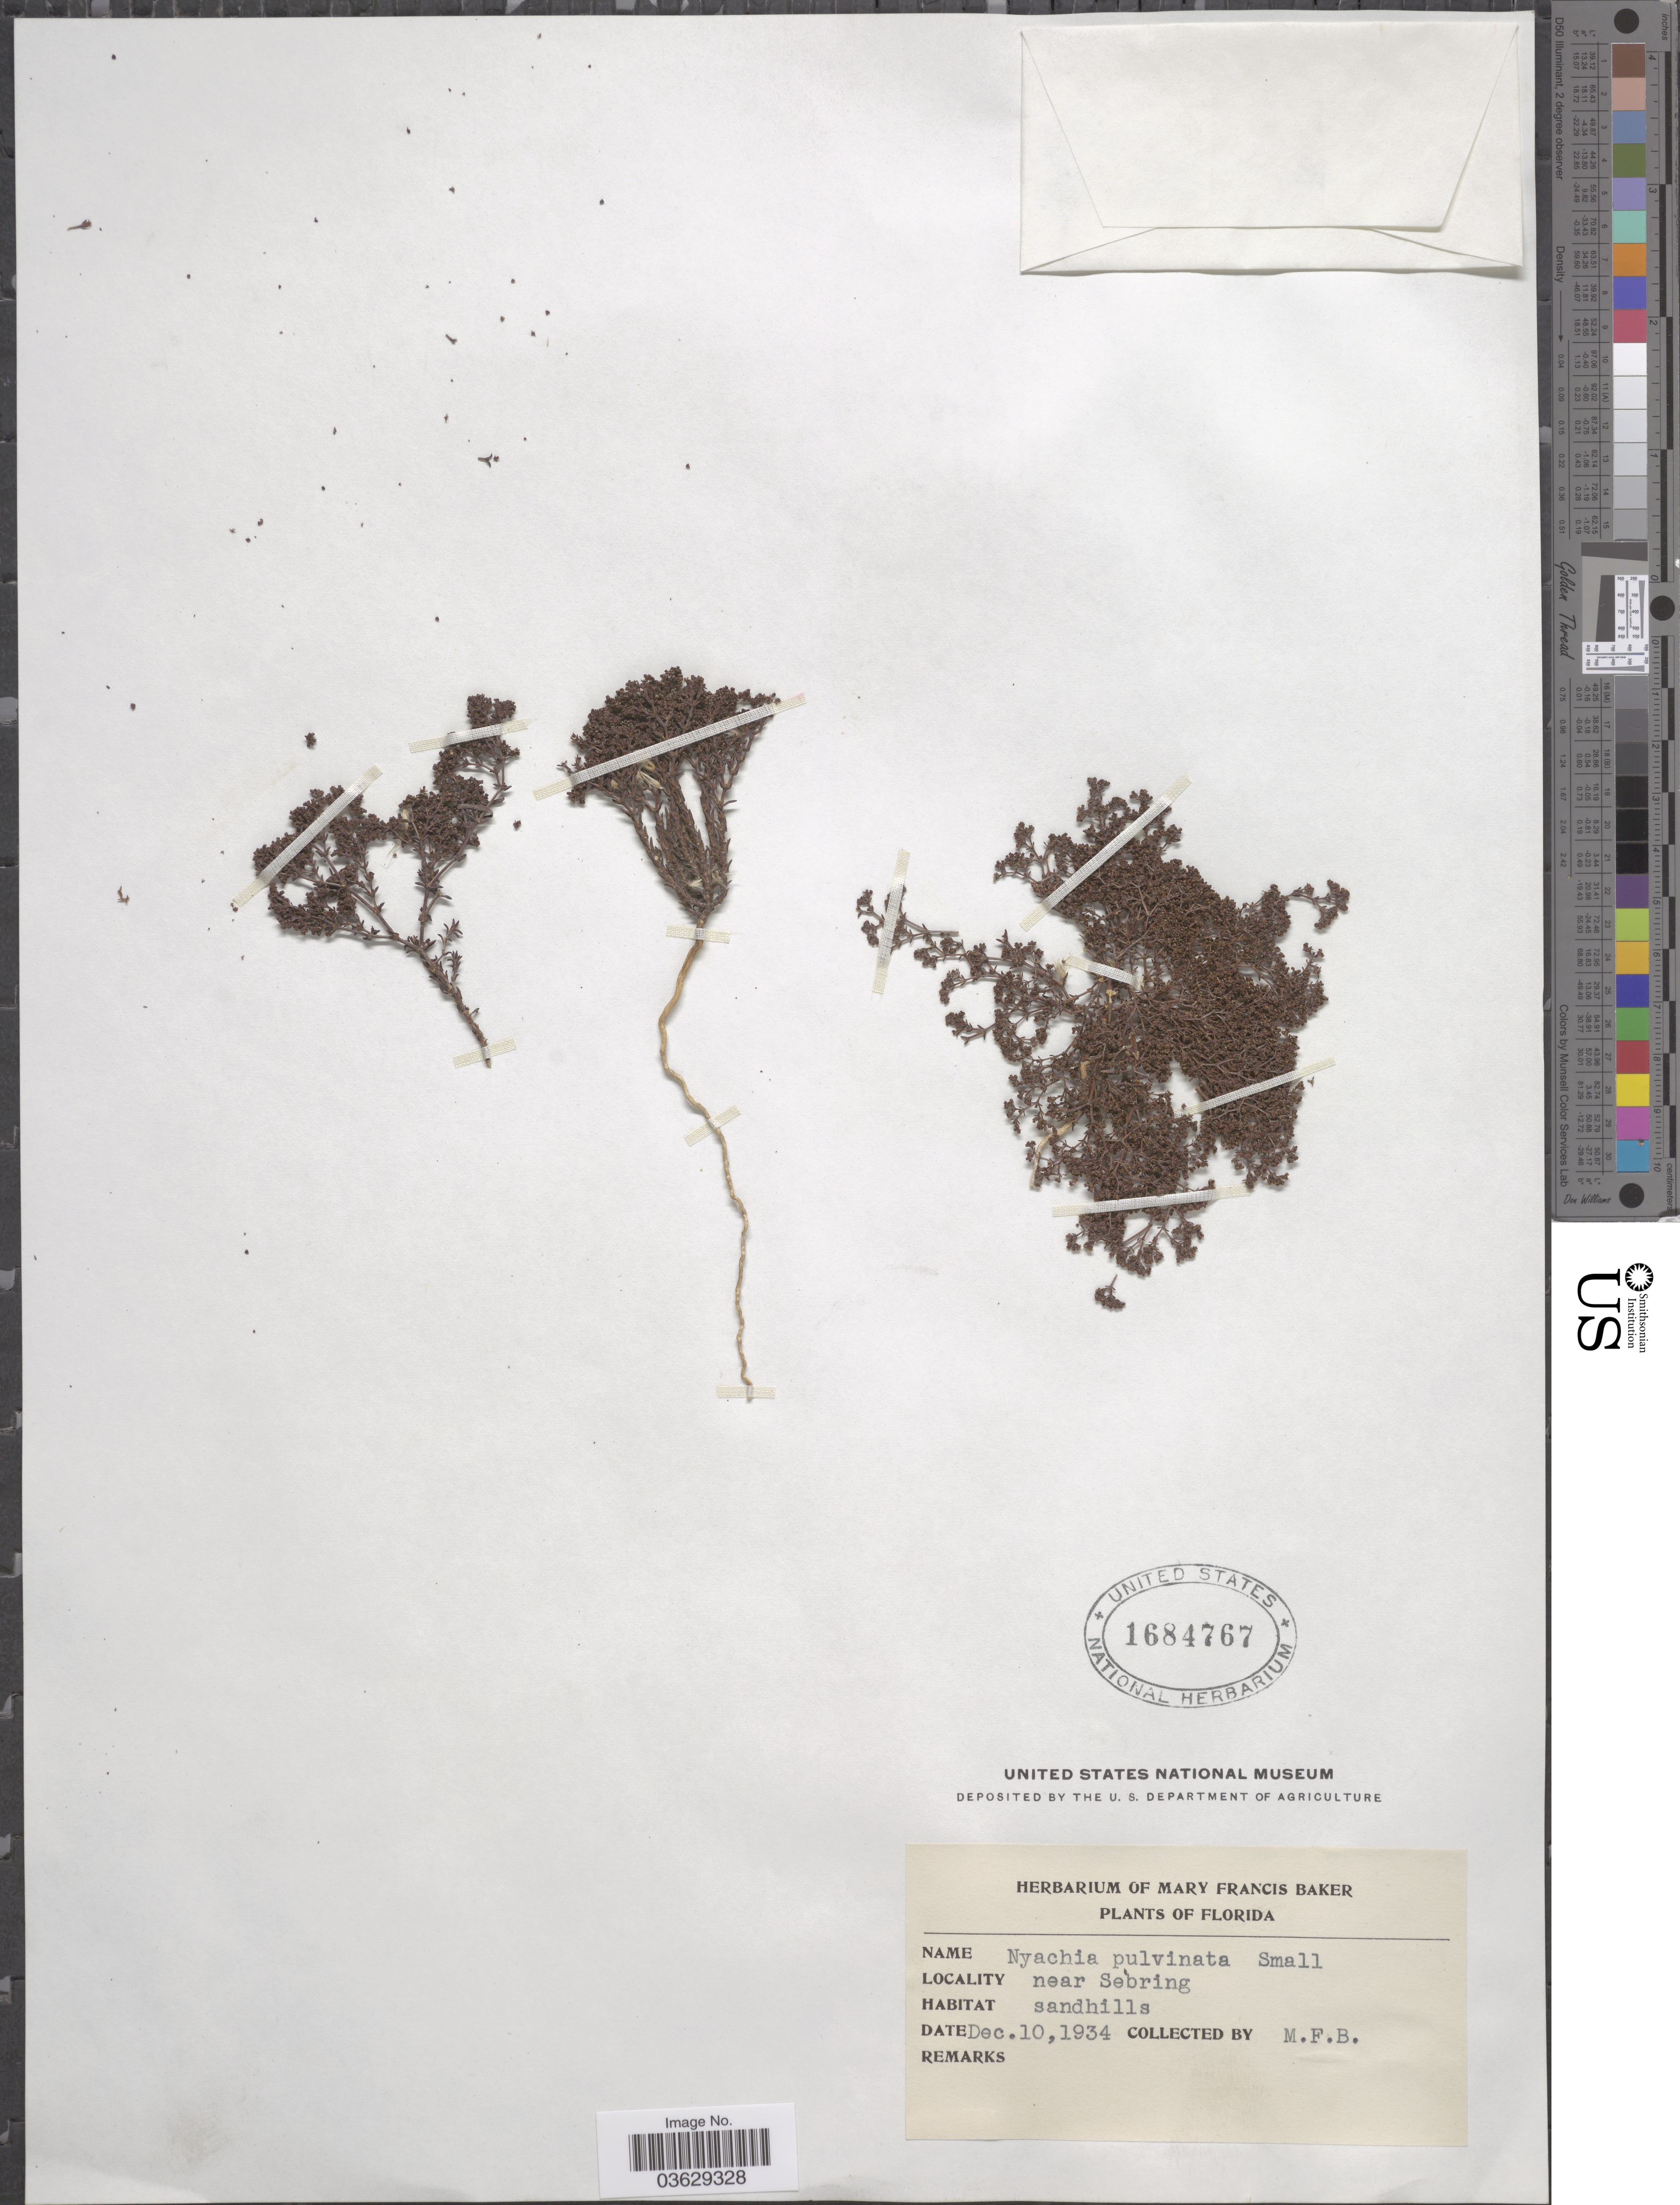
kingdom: Plantae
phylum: Tracheophyta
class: Magnoliopsida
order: Caryophyllales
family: Caryophyllaceae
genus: Paronychia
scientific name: Paronychia chartacea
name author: Fernald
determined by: Strong, Mark T., (BOT), Smithsonian Institution - National Museum of Natural History (UNITED STATES)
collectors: M. F. Baker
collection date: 1934-12-10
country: United States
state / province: Florida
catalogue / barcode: US 1684767